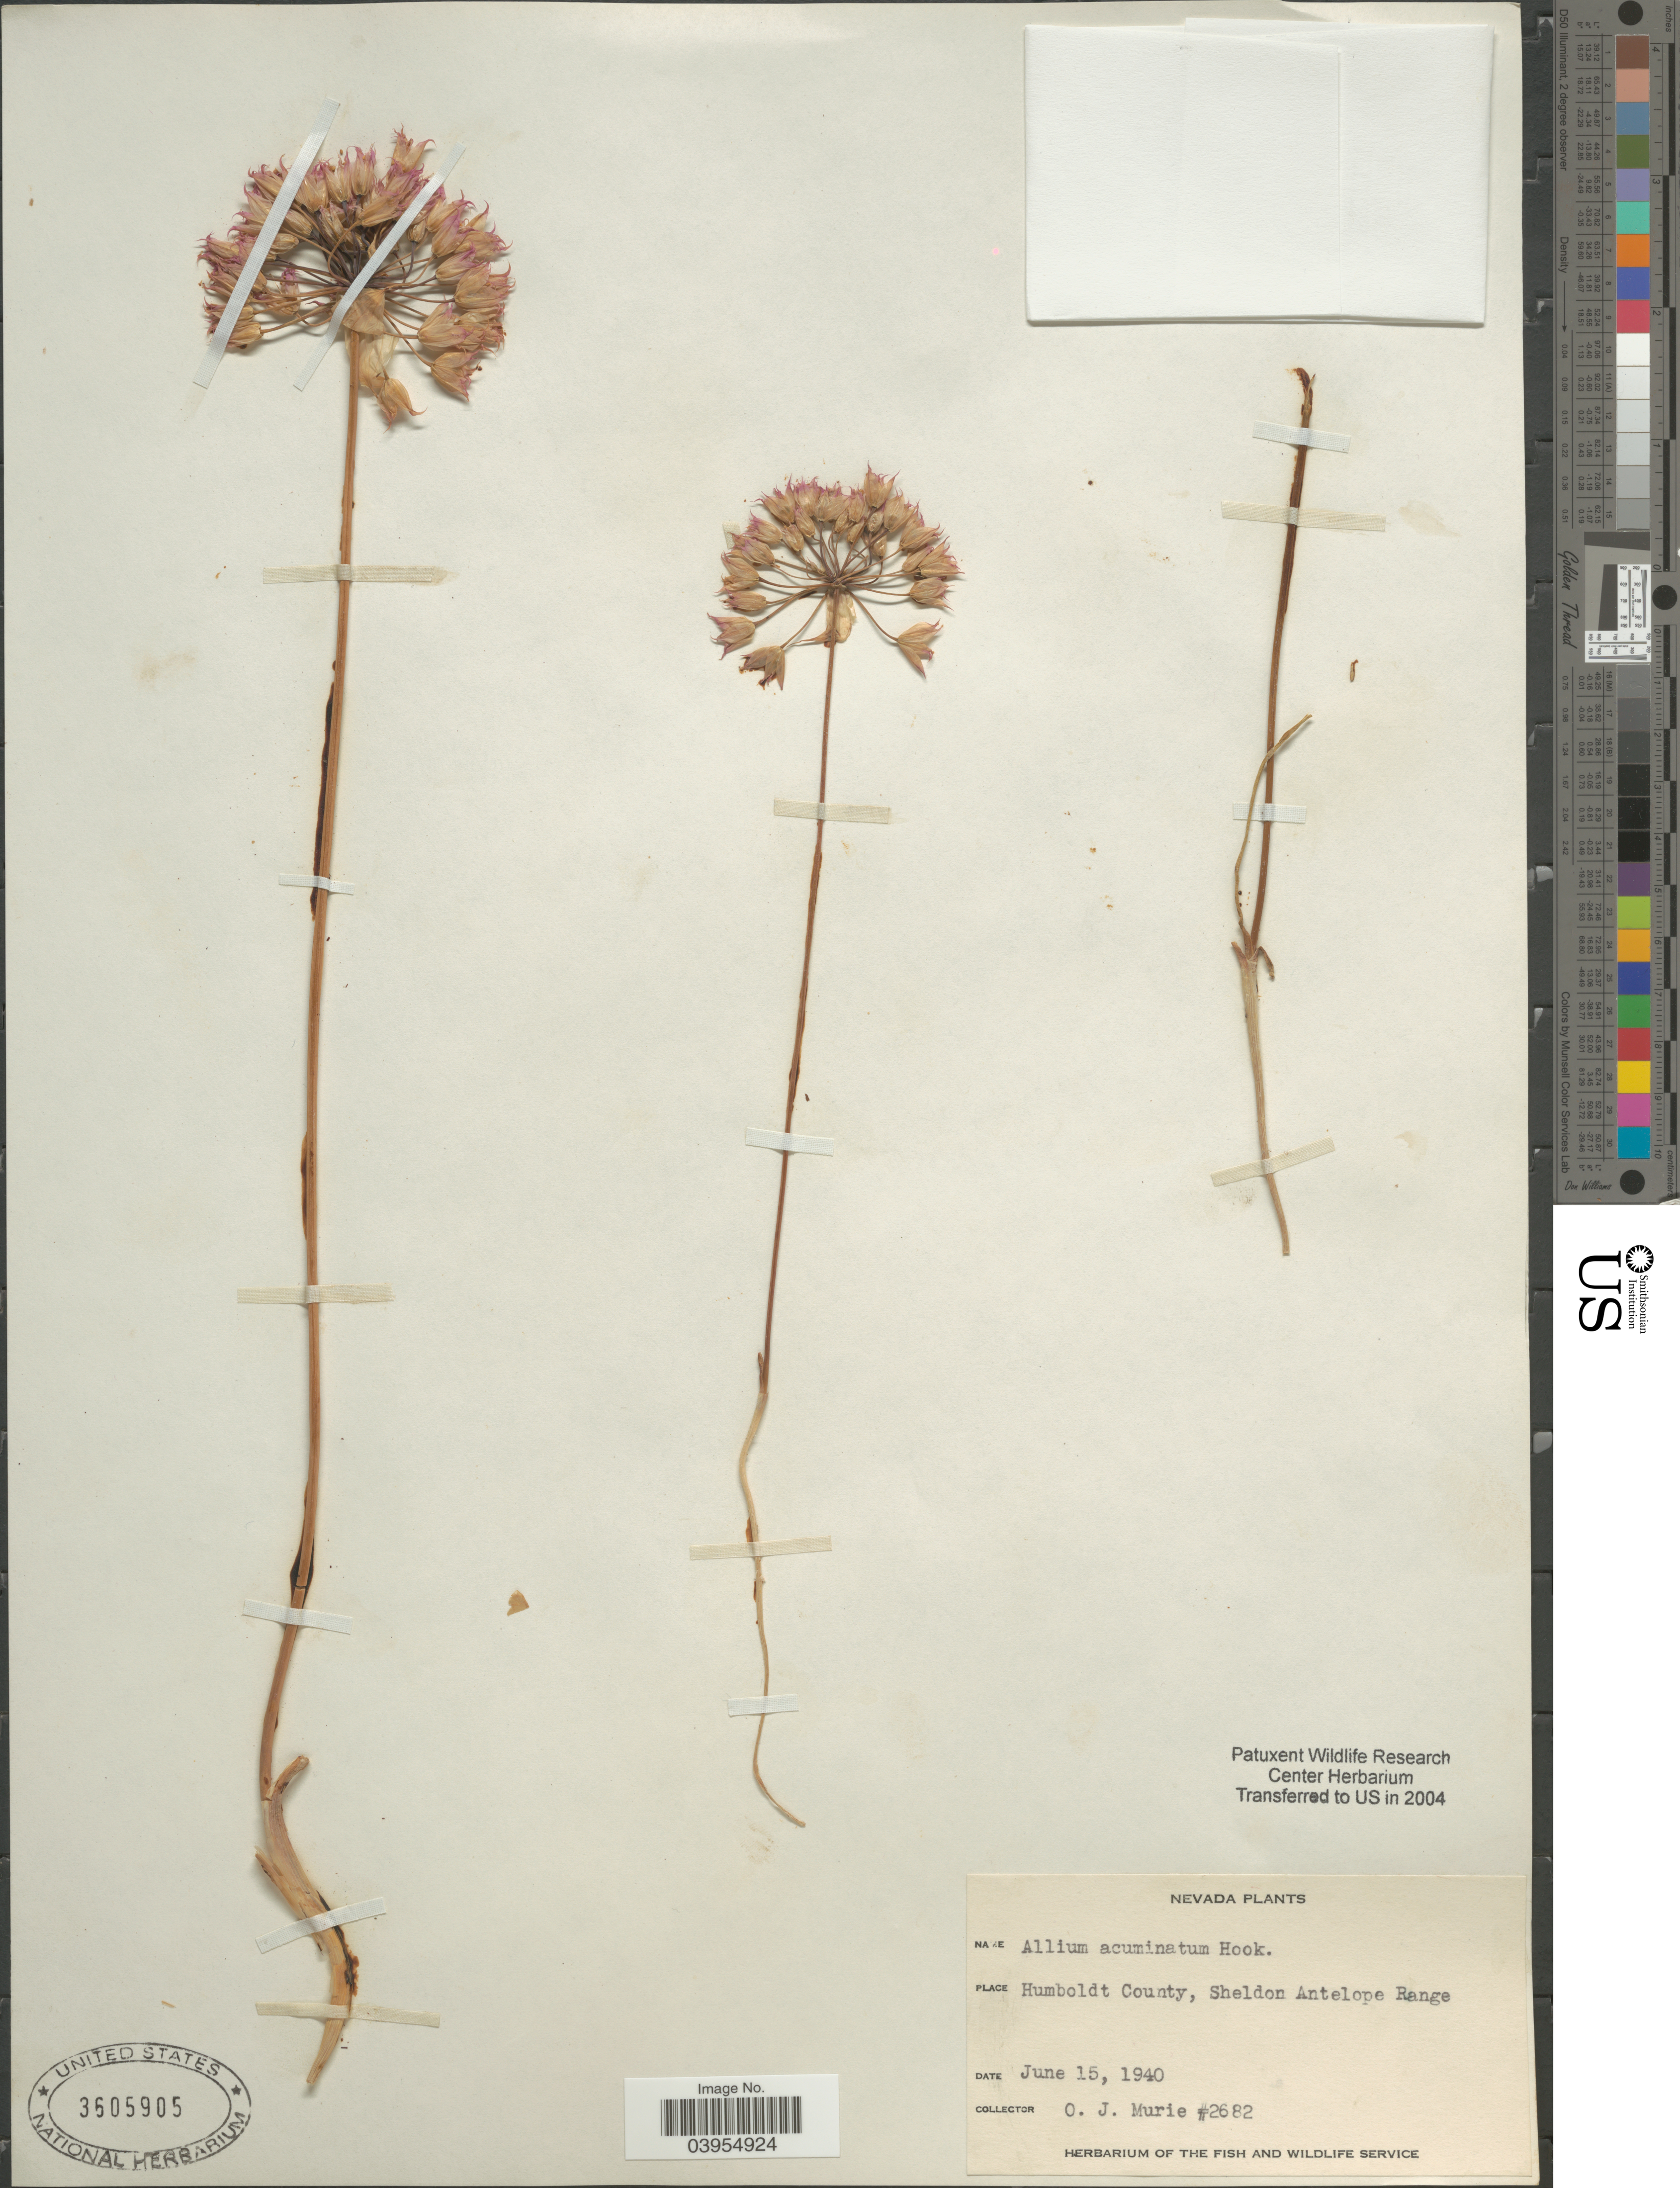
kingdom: Plantae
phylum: Tracheophyta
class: Liliopsida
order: Asparagales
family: Amaryllidaceae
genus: Allium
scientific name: Allium acuminatum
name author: Hook.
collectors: O. Murie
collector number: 2682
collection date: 1940-06-15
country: United States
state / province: Nevada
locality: Humboldt County, Sheldon Antelope Range.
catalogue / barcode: US 3605905